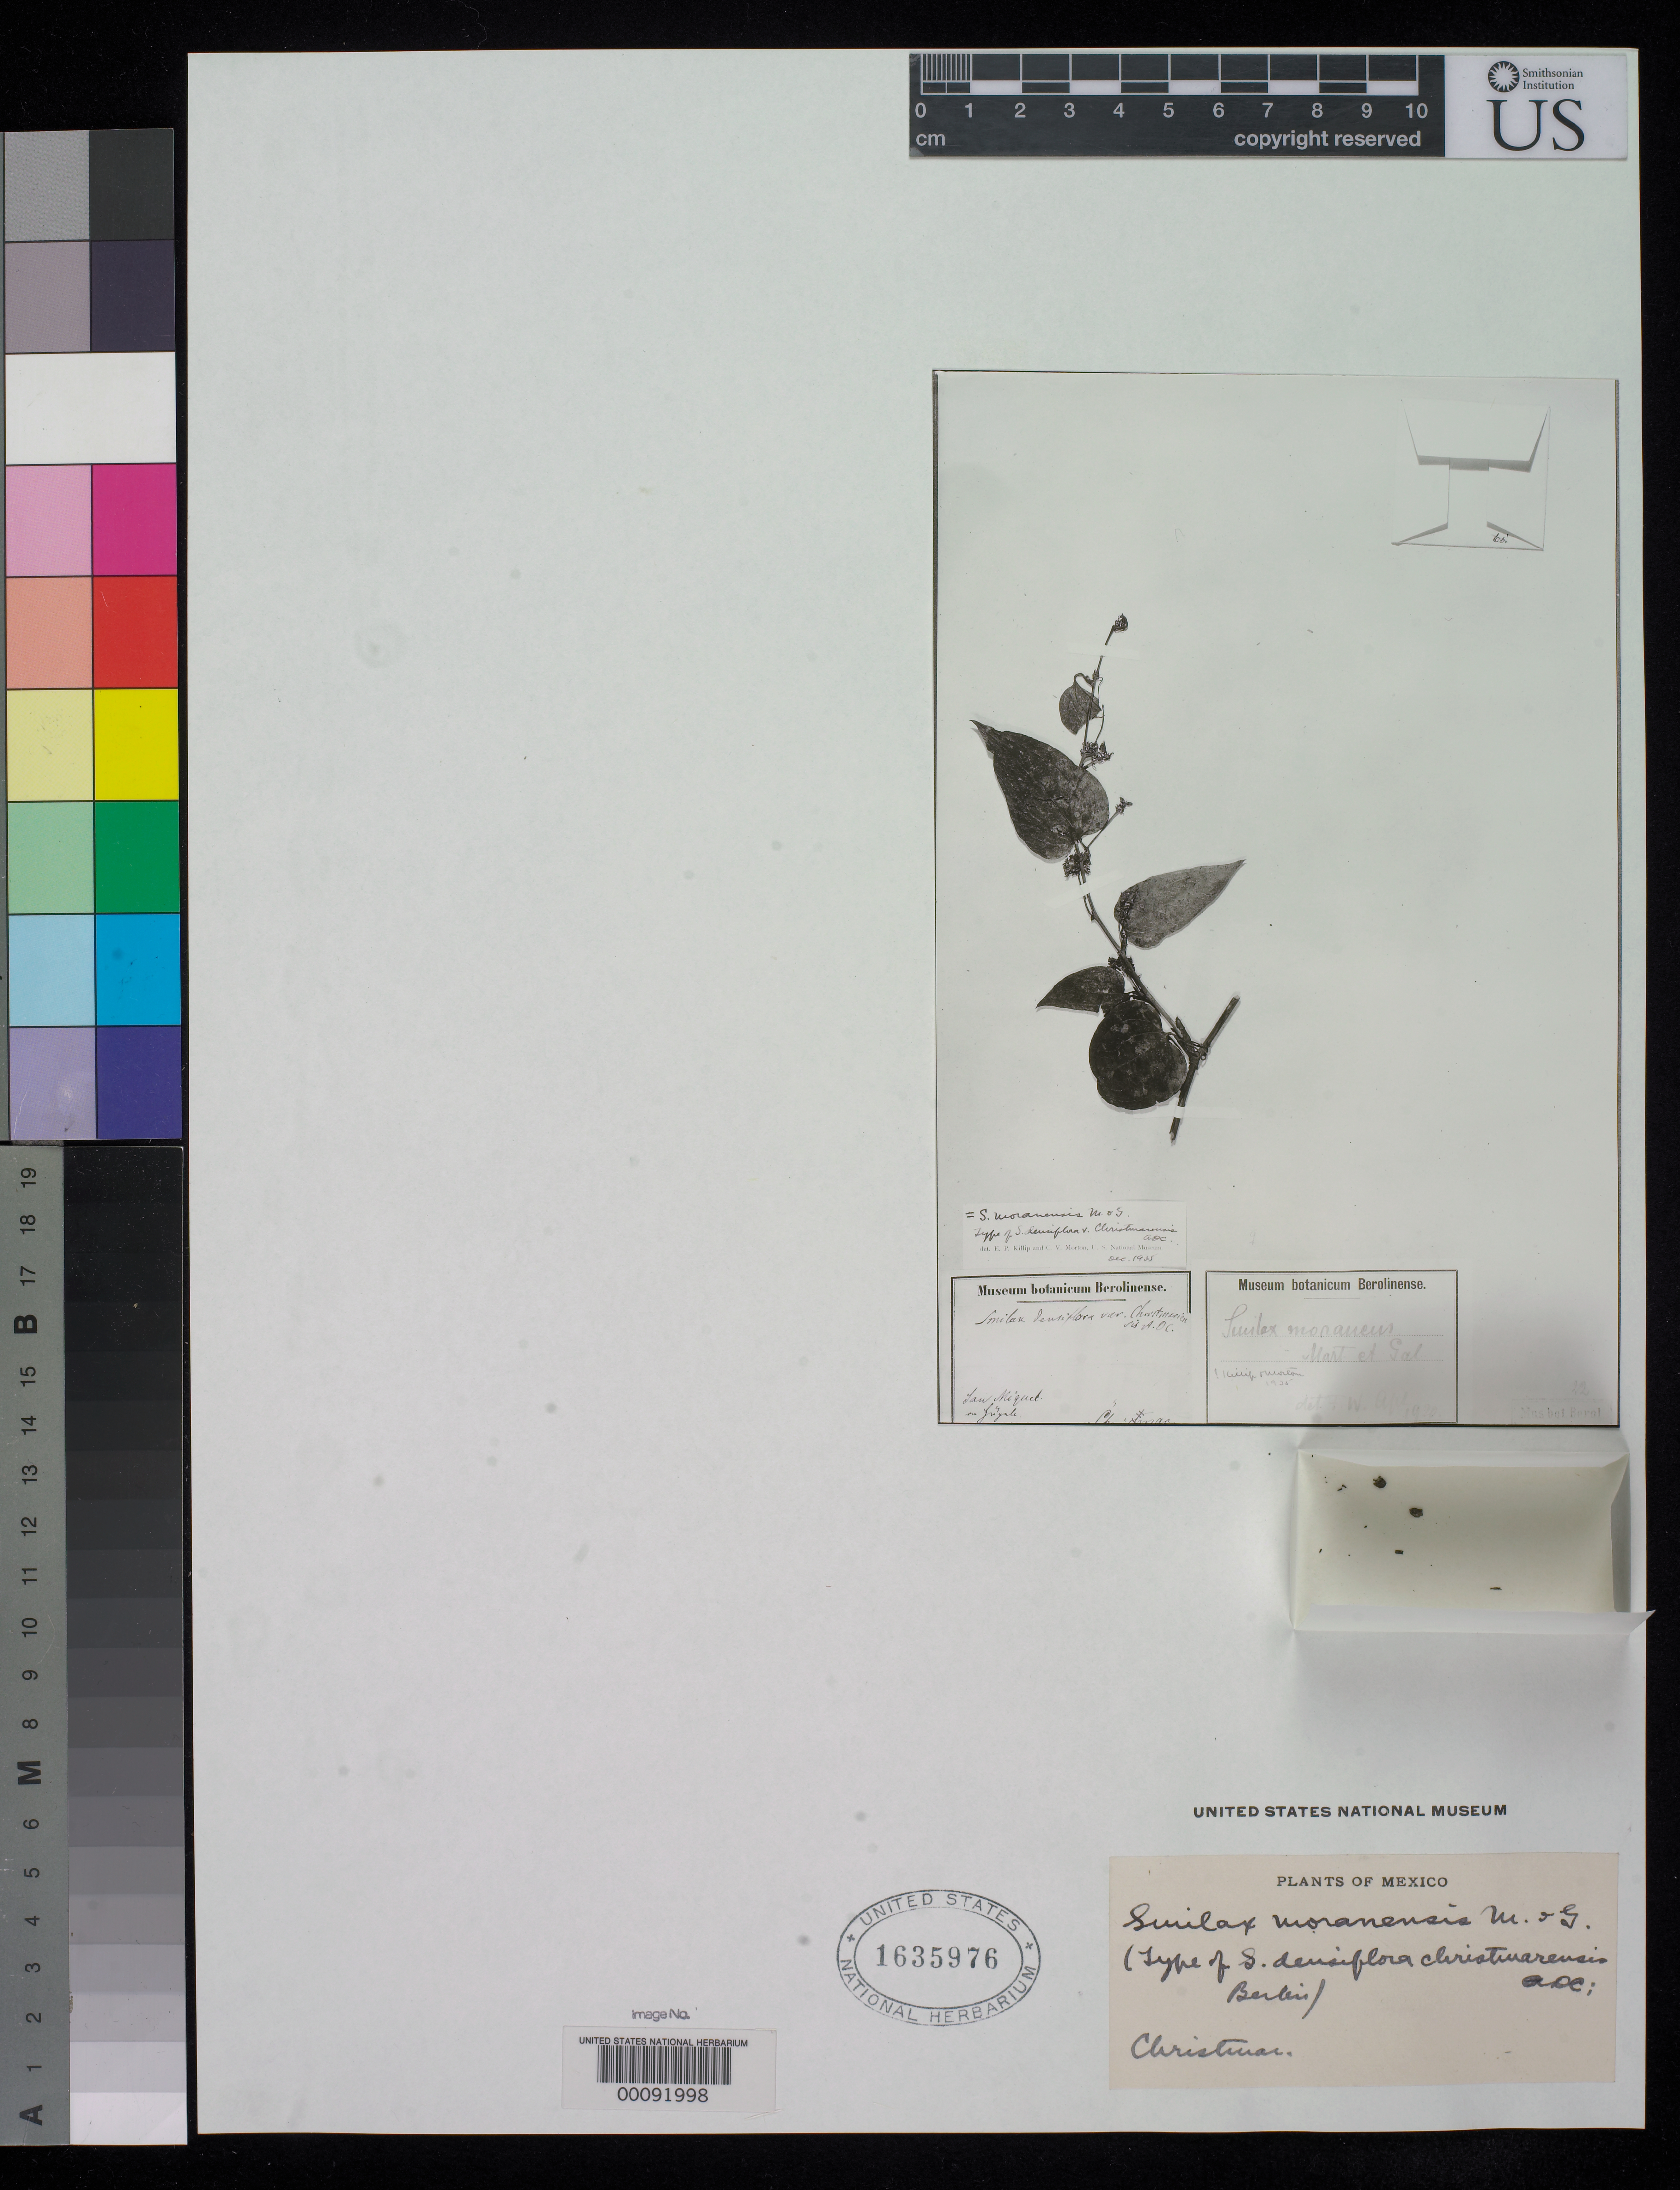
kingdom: Plantae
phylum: Tracheophyta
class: Liliopsida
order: Liliales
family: Smilacaceae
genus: Smilax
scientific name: Smilax densiflora var. christmarensis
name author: A. DC.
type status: Type Fragment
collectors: -. Chrismar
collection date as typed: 1849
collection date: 1849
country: Mexico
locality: Near San Miguel.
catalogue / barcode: US 1635976